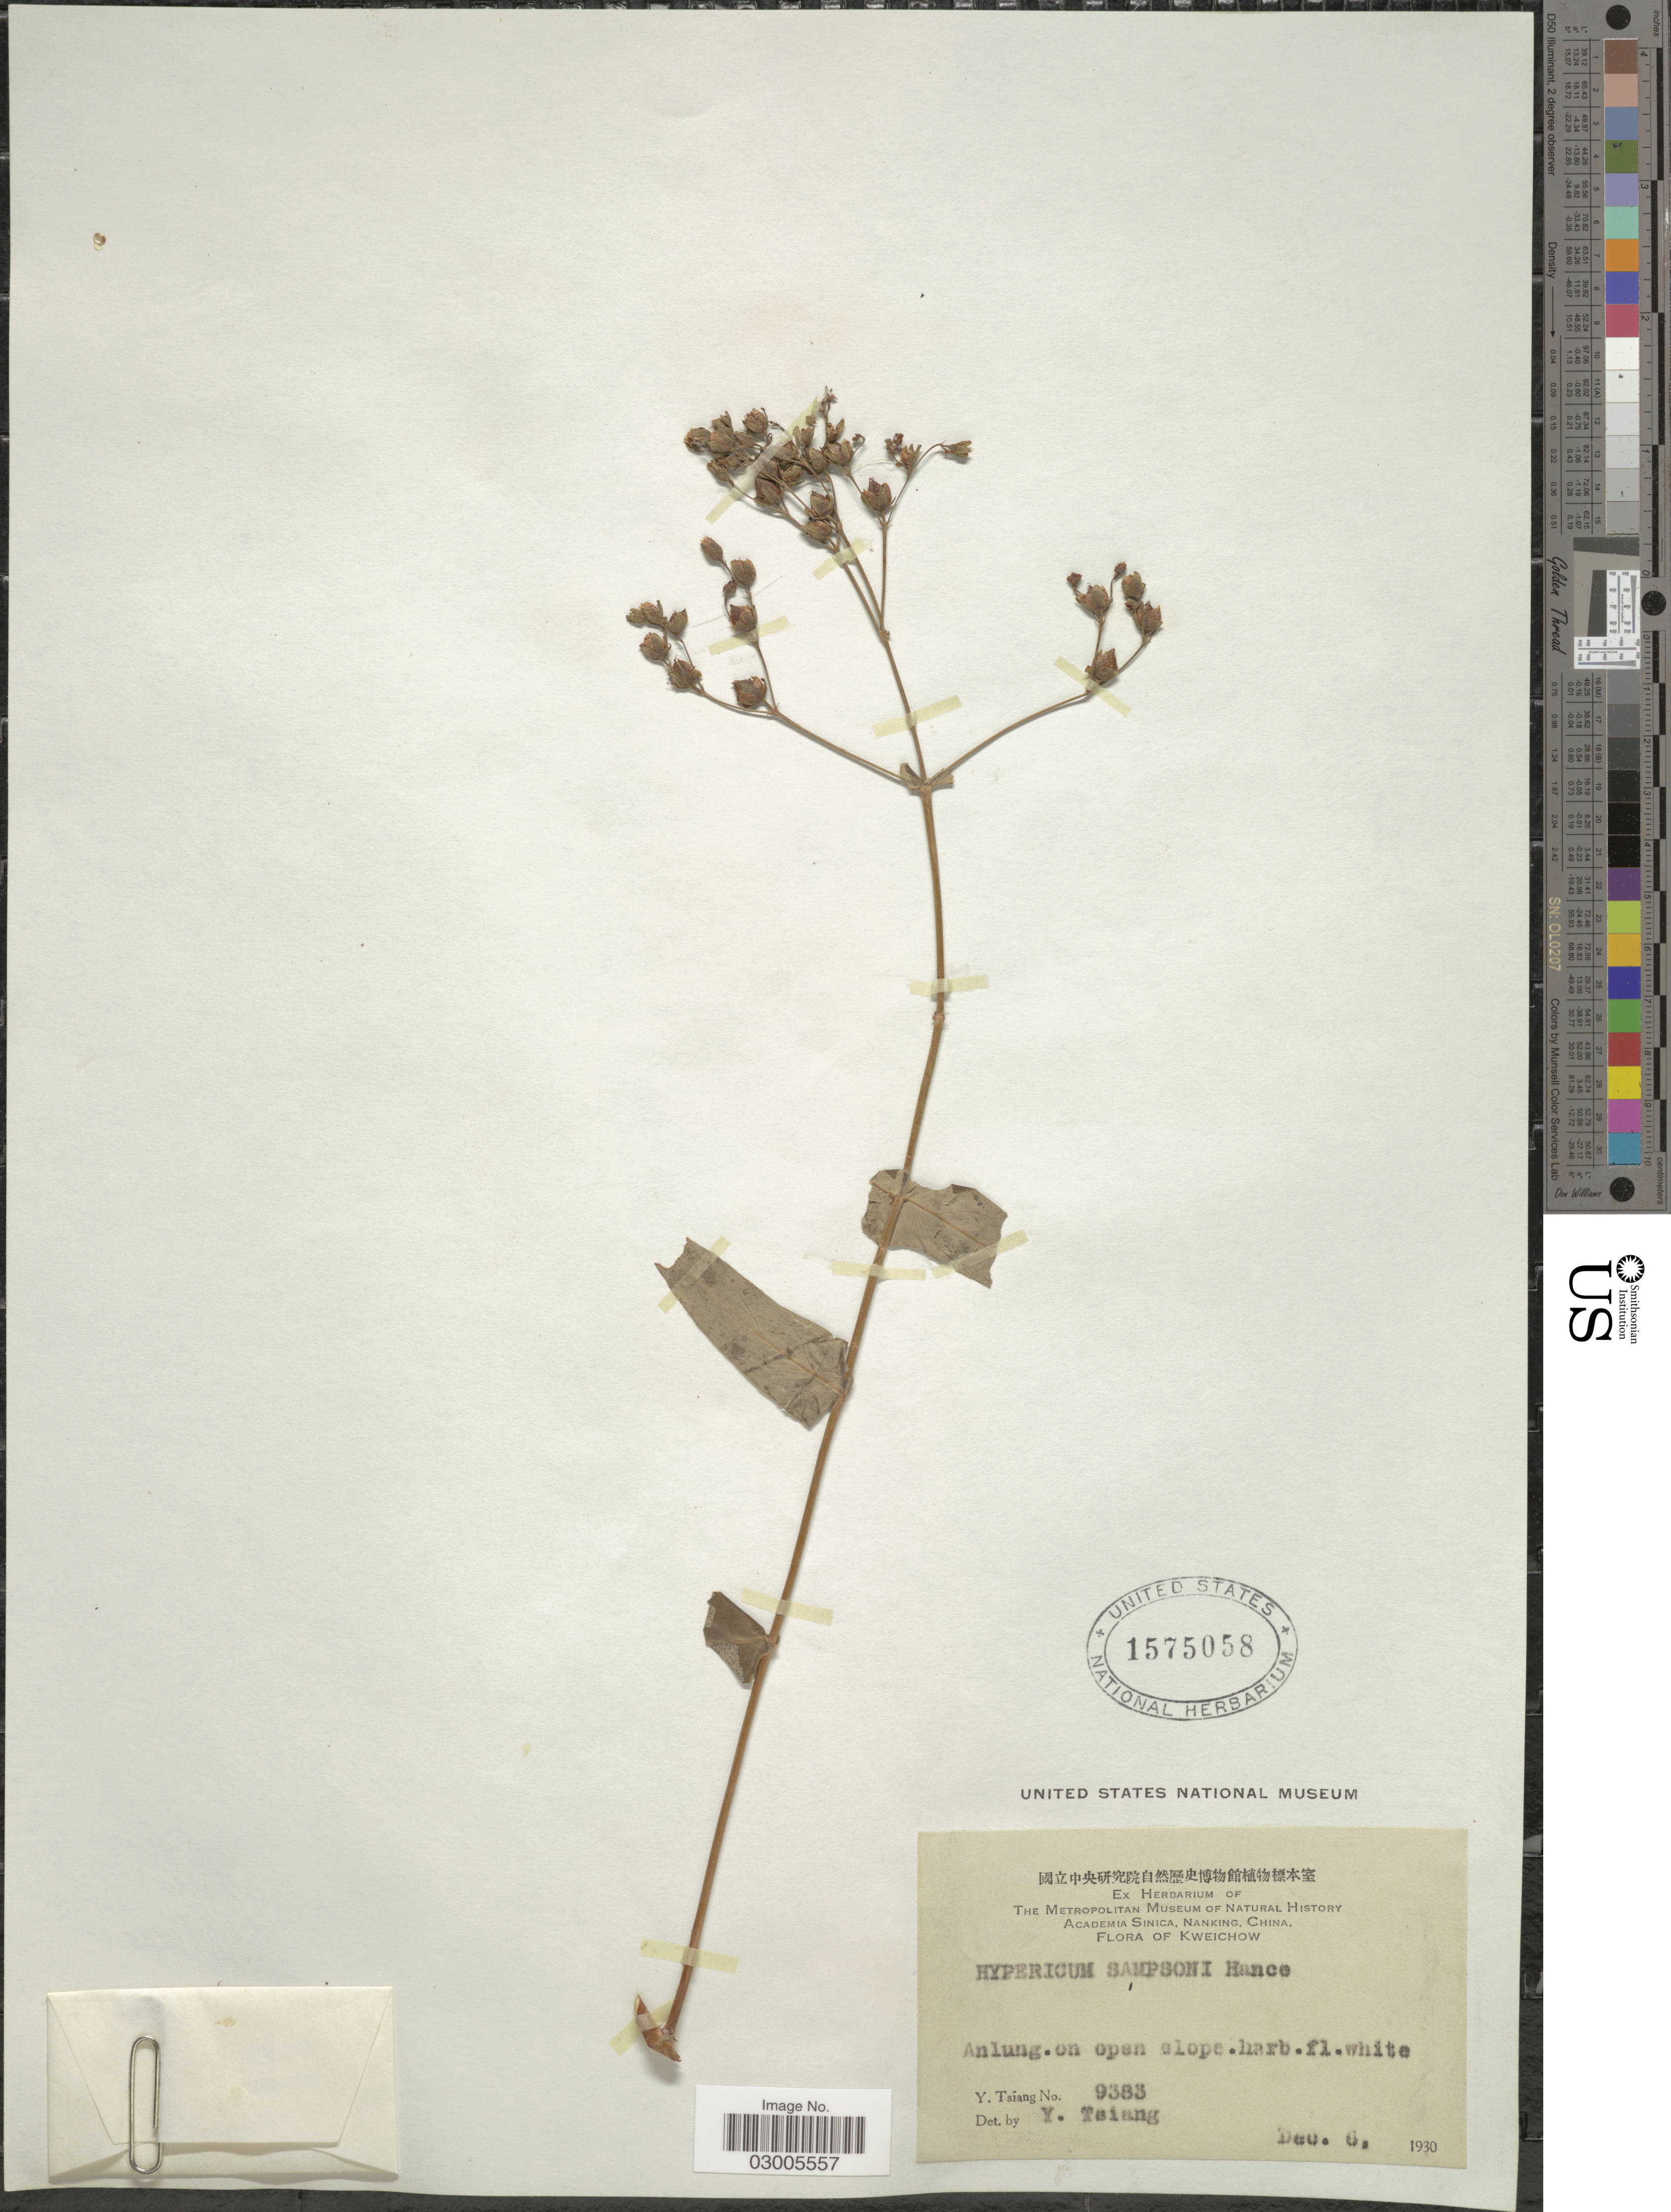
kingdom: Plantae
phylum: Tracheophyta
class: Magnoliopsida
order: Malpighiales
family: Hypericaceae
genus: Hypericum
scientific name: Hypericum sampsonii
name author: Hance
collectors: Y. Tsiang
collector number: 9383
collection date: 1930-12-06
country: China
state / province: Guizhou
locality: Kweichow.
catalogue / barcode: US 1575058